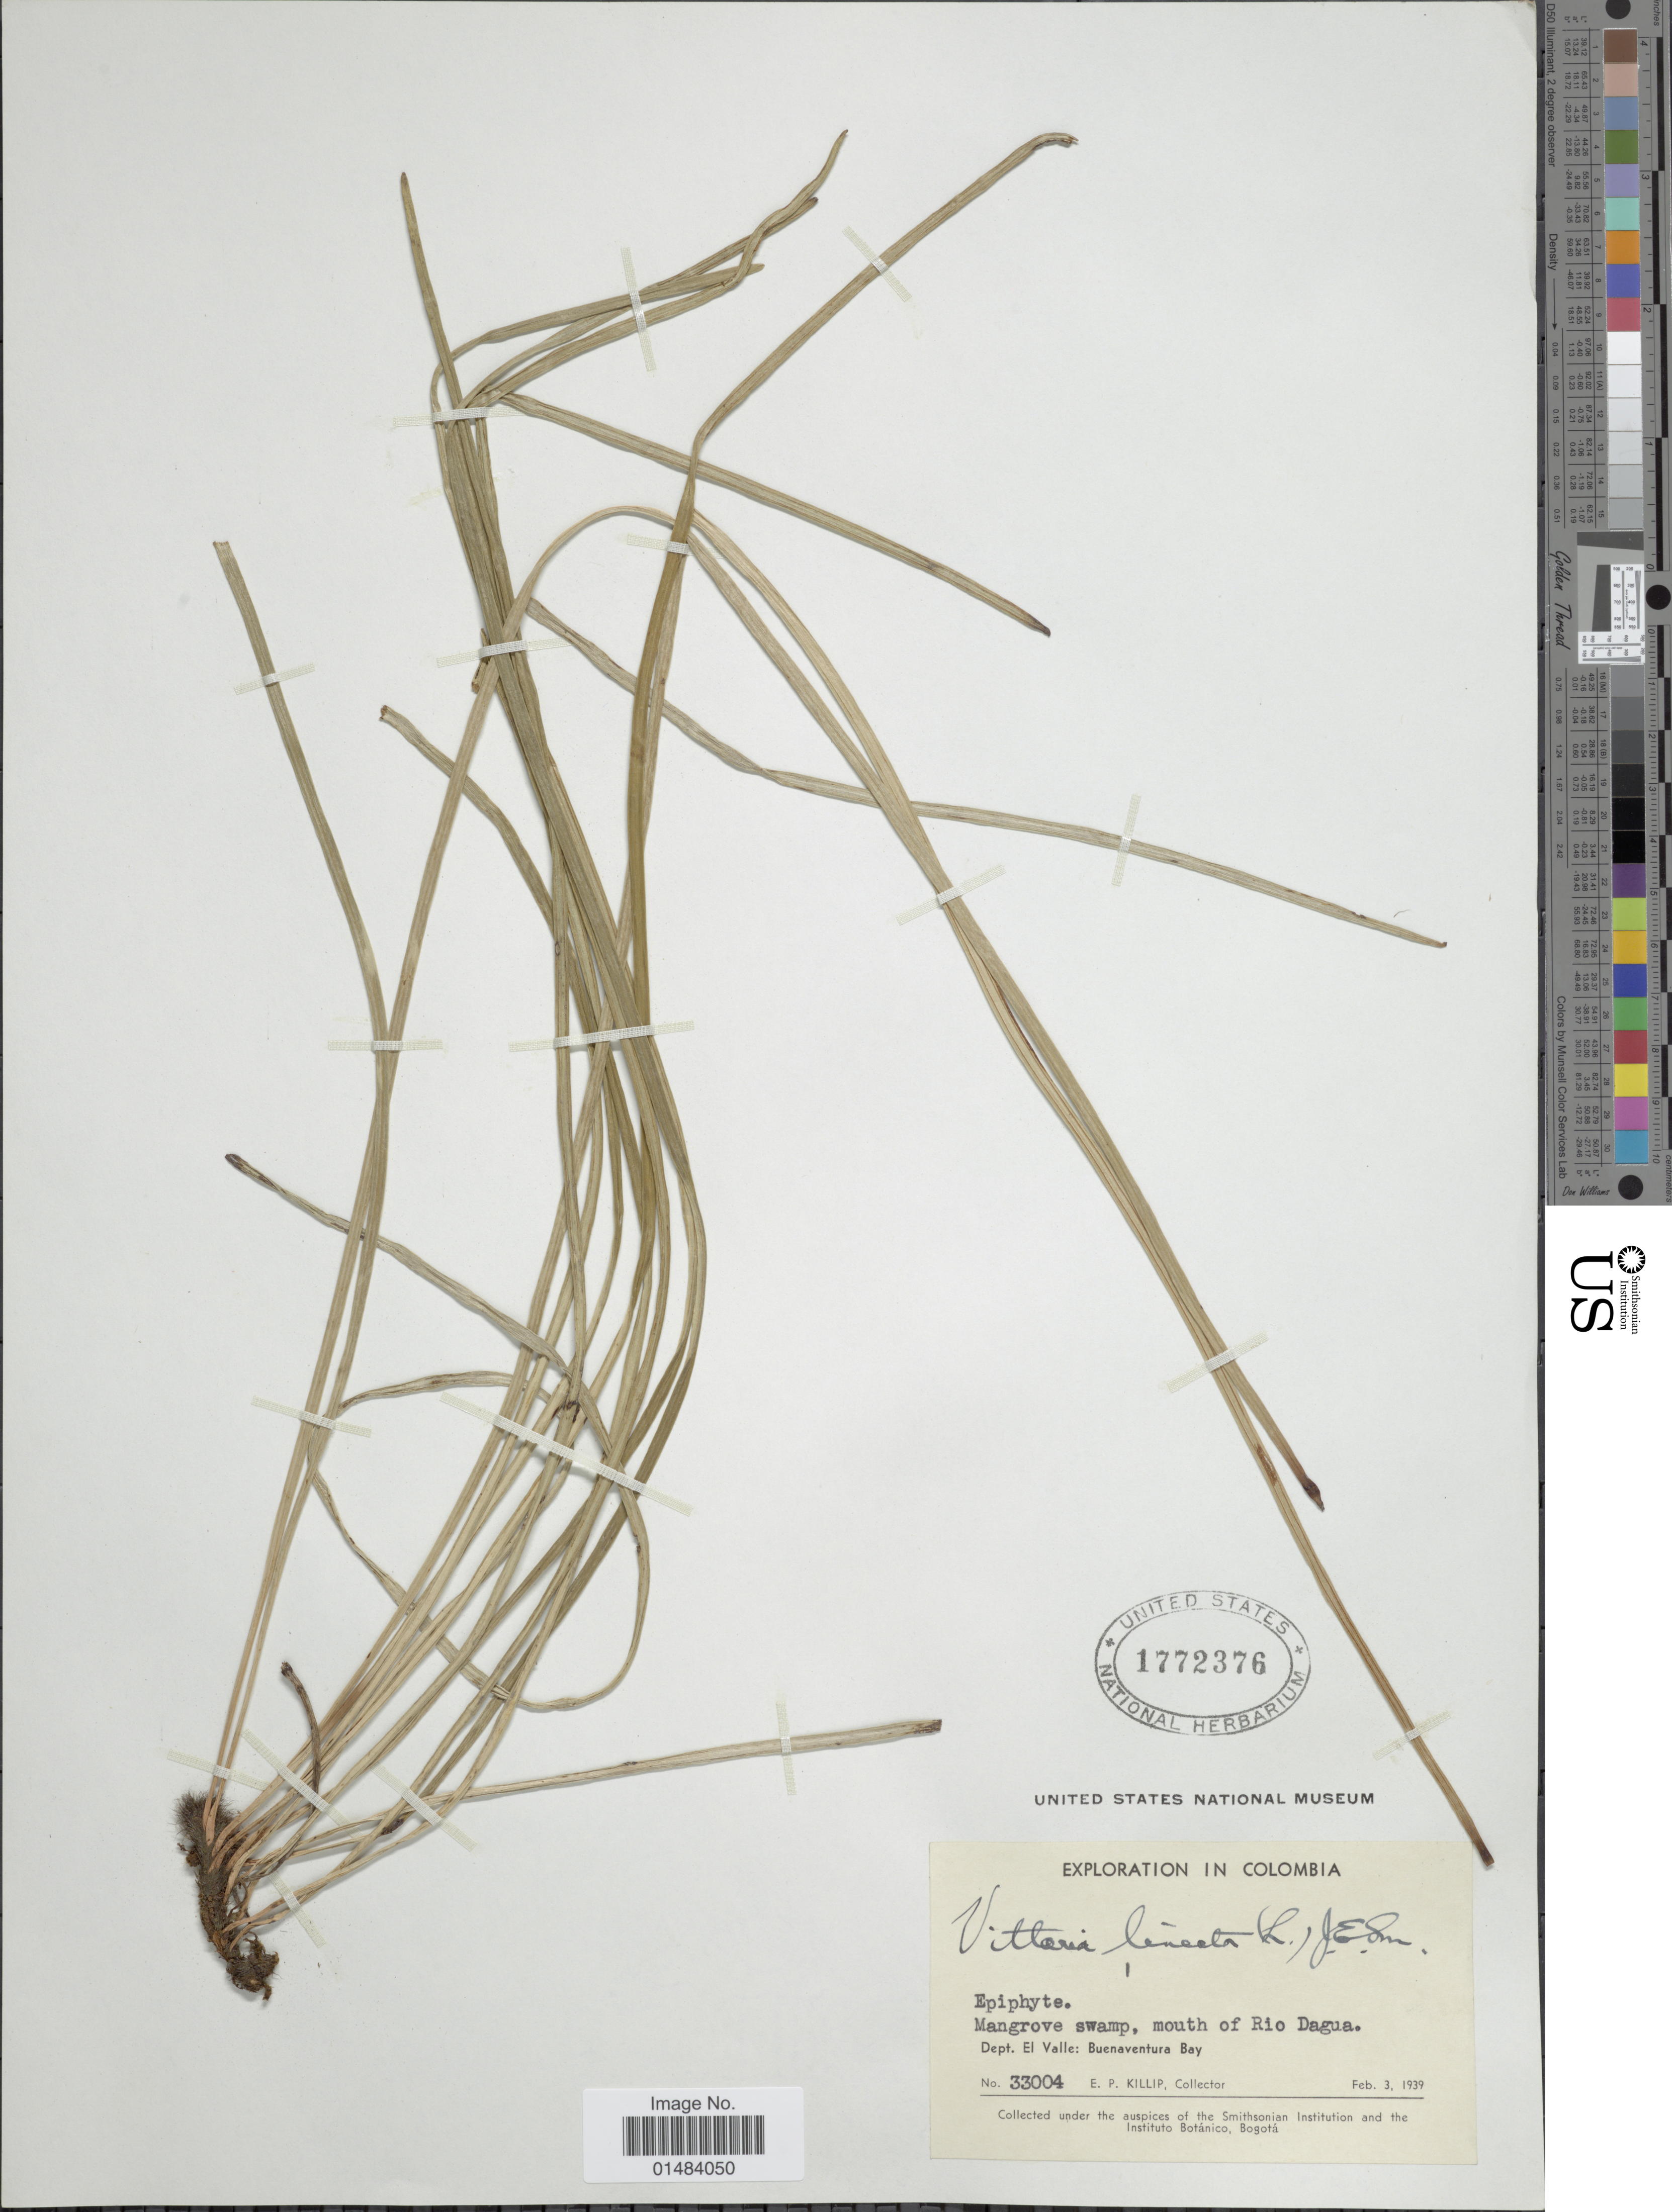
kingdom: Plantae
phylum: Tracheophyta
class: Polypodiopsida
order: Polypodiales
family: Pteridaceae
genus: Vittaria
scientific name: Vittaria lineata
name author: (L.) Sm.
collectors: E. P. Killip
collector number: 33004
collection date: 1939-02-03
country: Colombia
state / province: Valle del Cauca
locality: Colombia, Mangrove swamp, mouth of Rio Dagua. Dept. El Valle: Buenaventura Bay.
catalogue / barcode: US 1772376